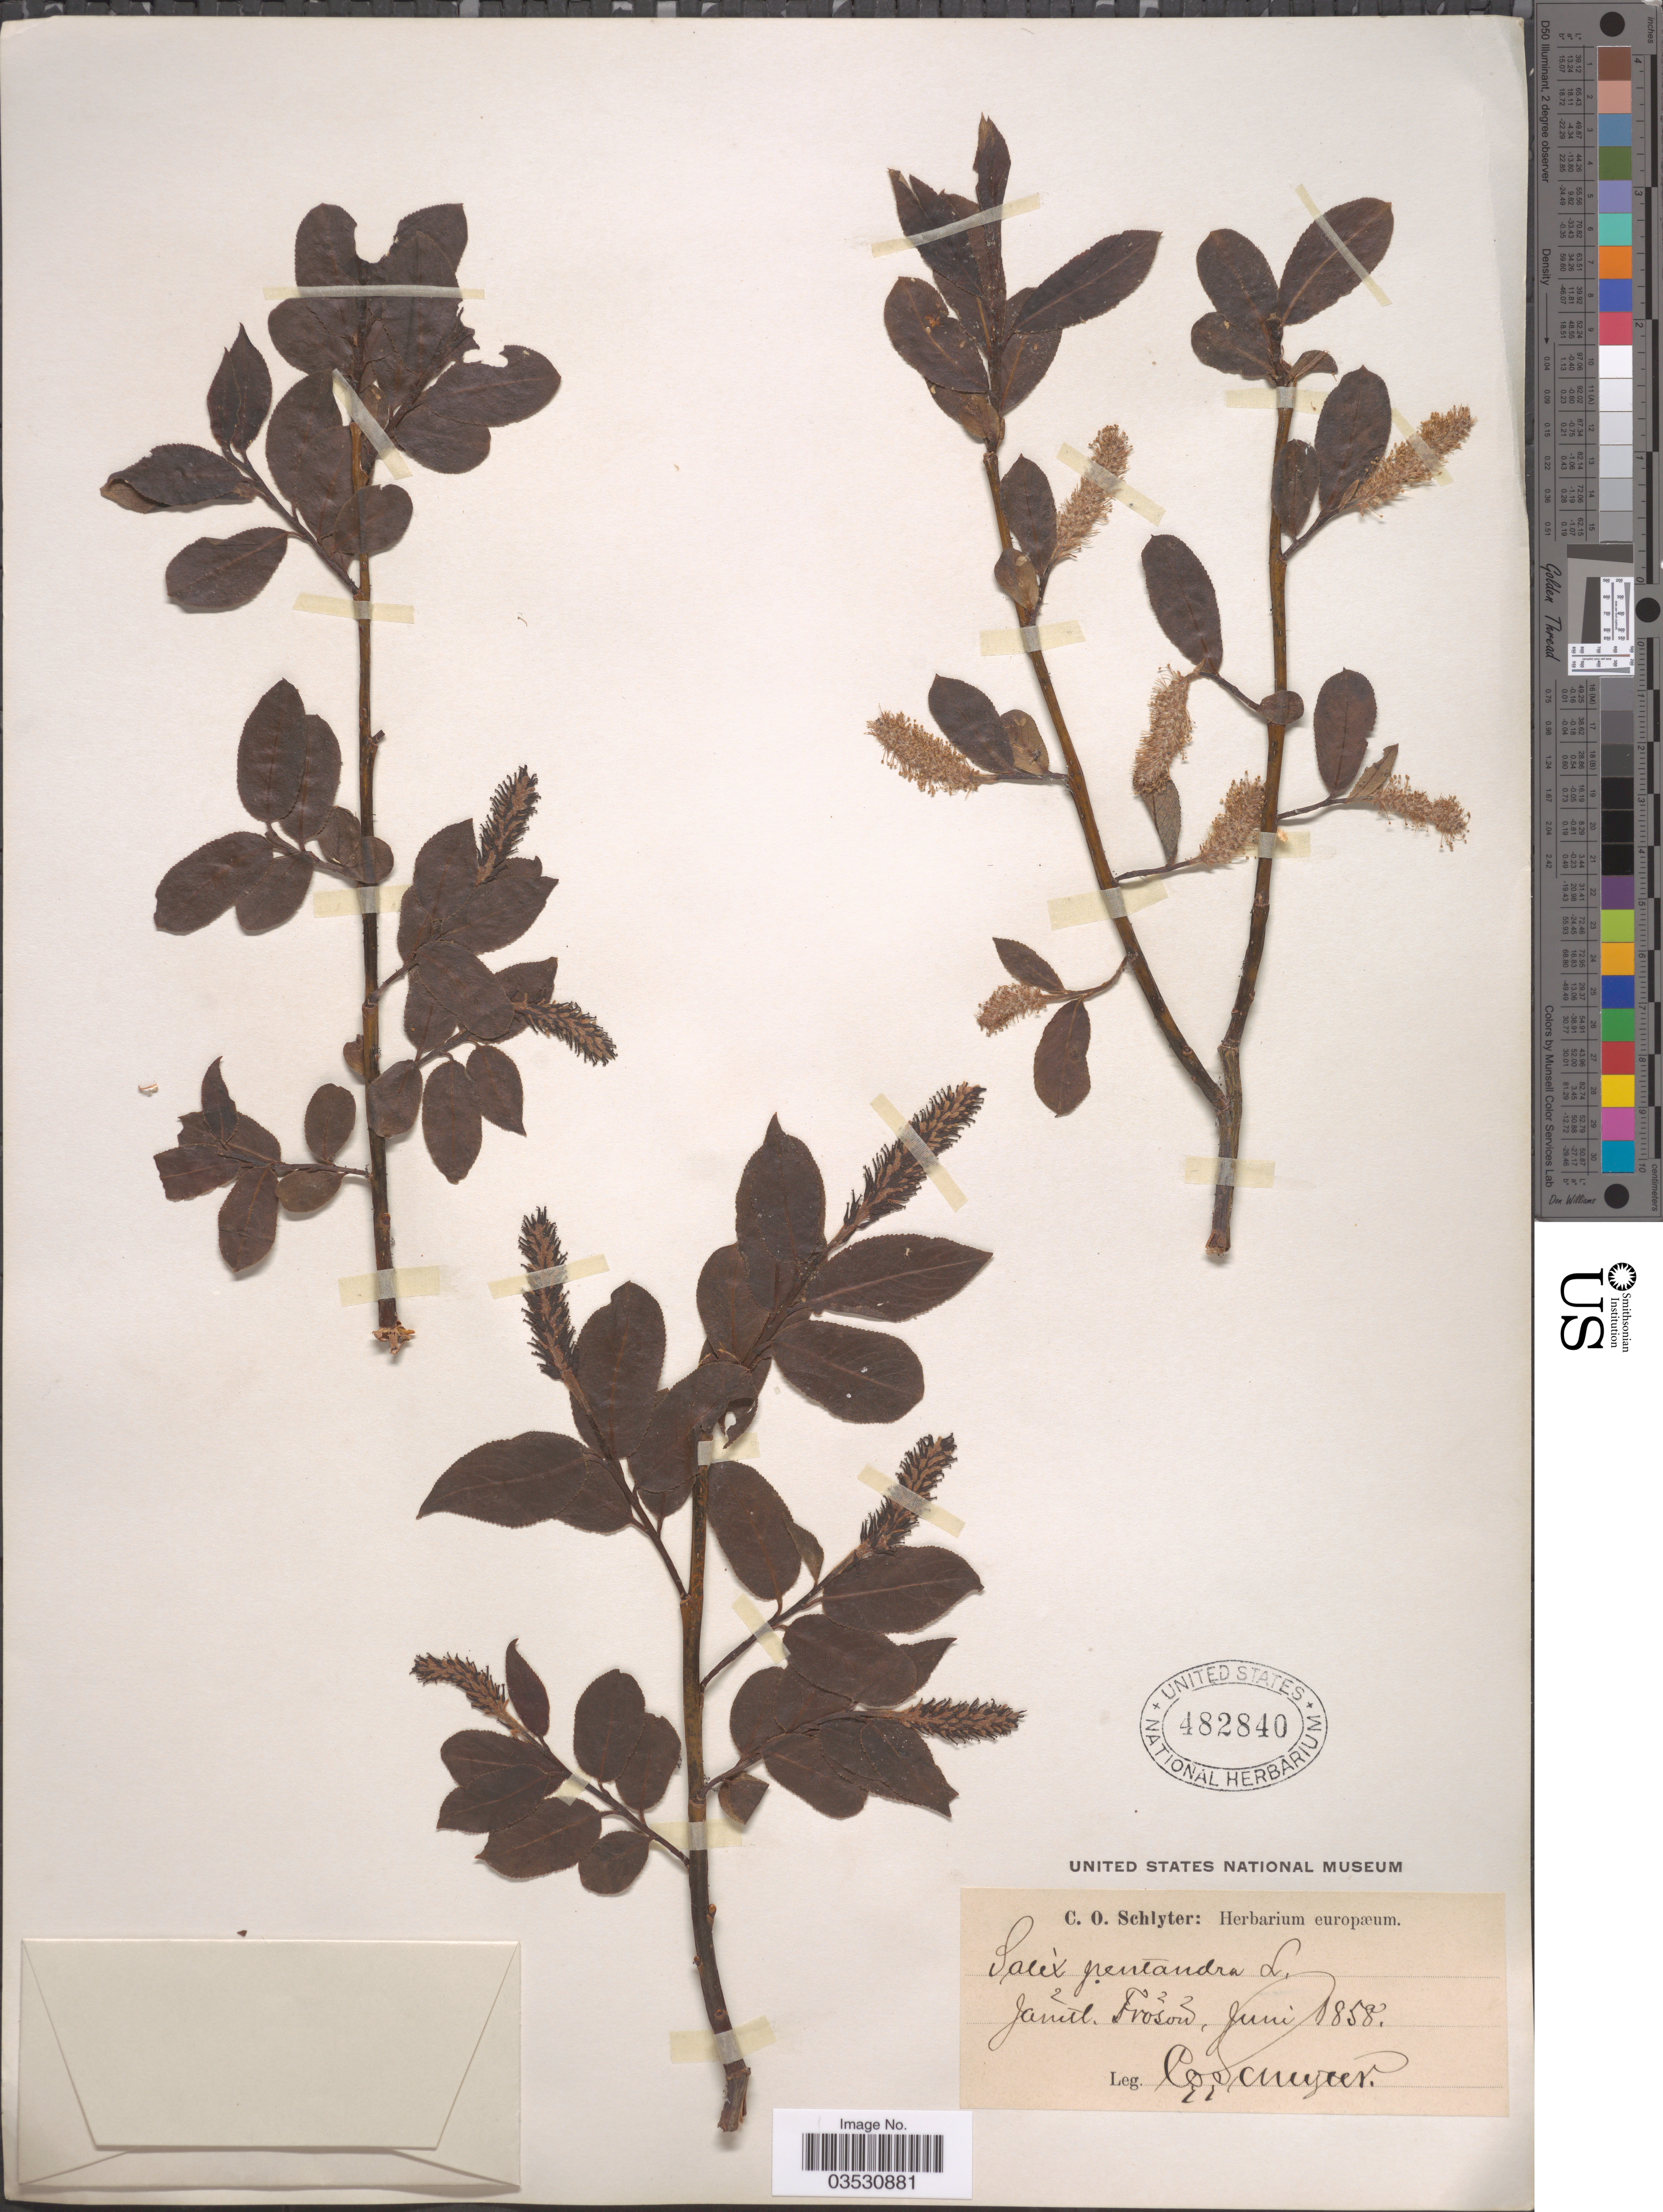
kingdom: Plantae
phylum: Tracheophyta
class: Magnoliopsida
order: Malpighiales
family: Salicaceae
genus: Salix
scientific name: Salix pentandra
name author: L.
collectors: C. Schlyter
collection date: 1858-06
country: Sweden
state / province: Jamtland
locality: Jámtl. Frósón.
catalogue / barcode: US 482840